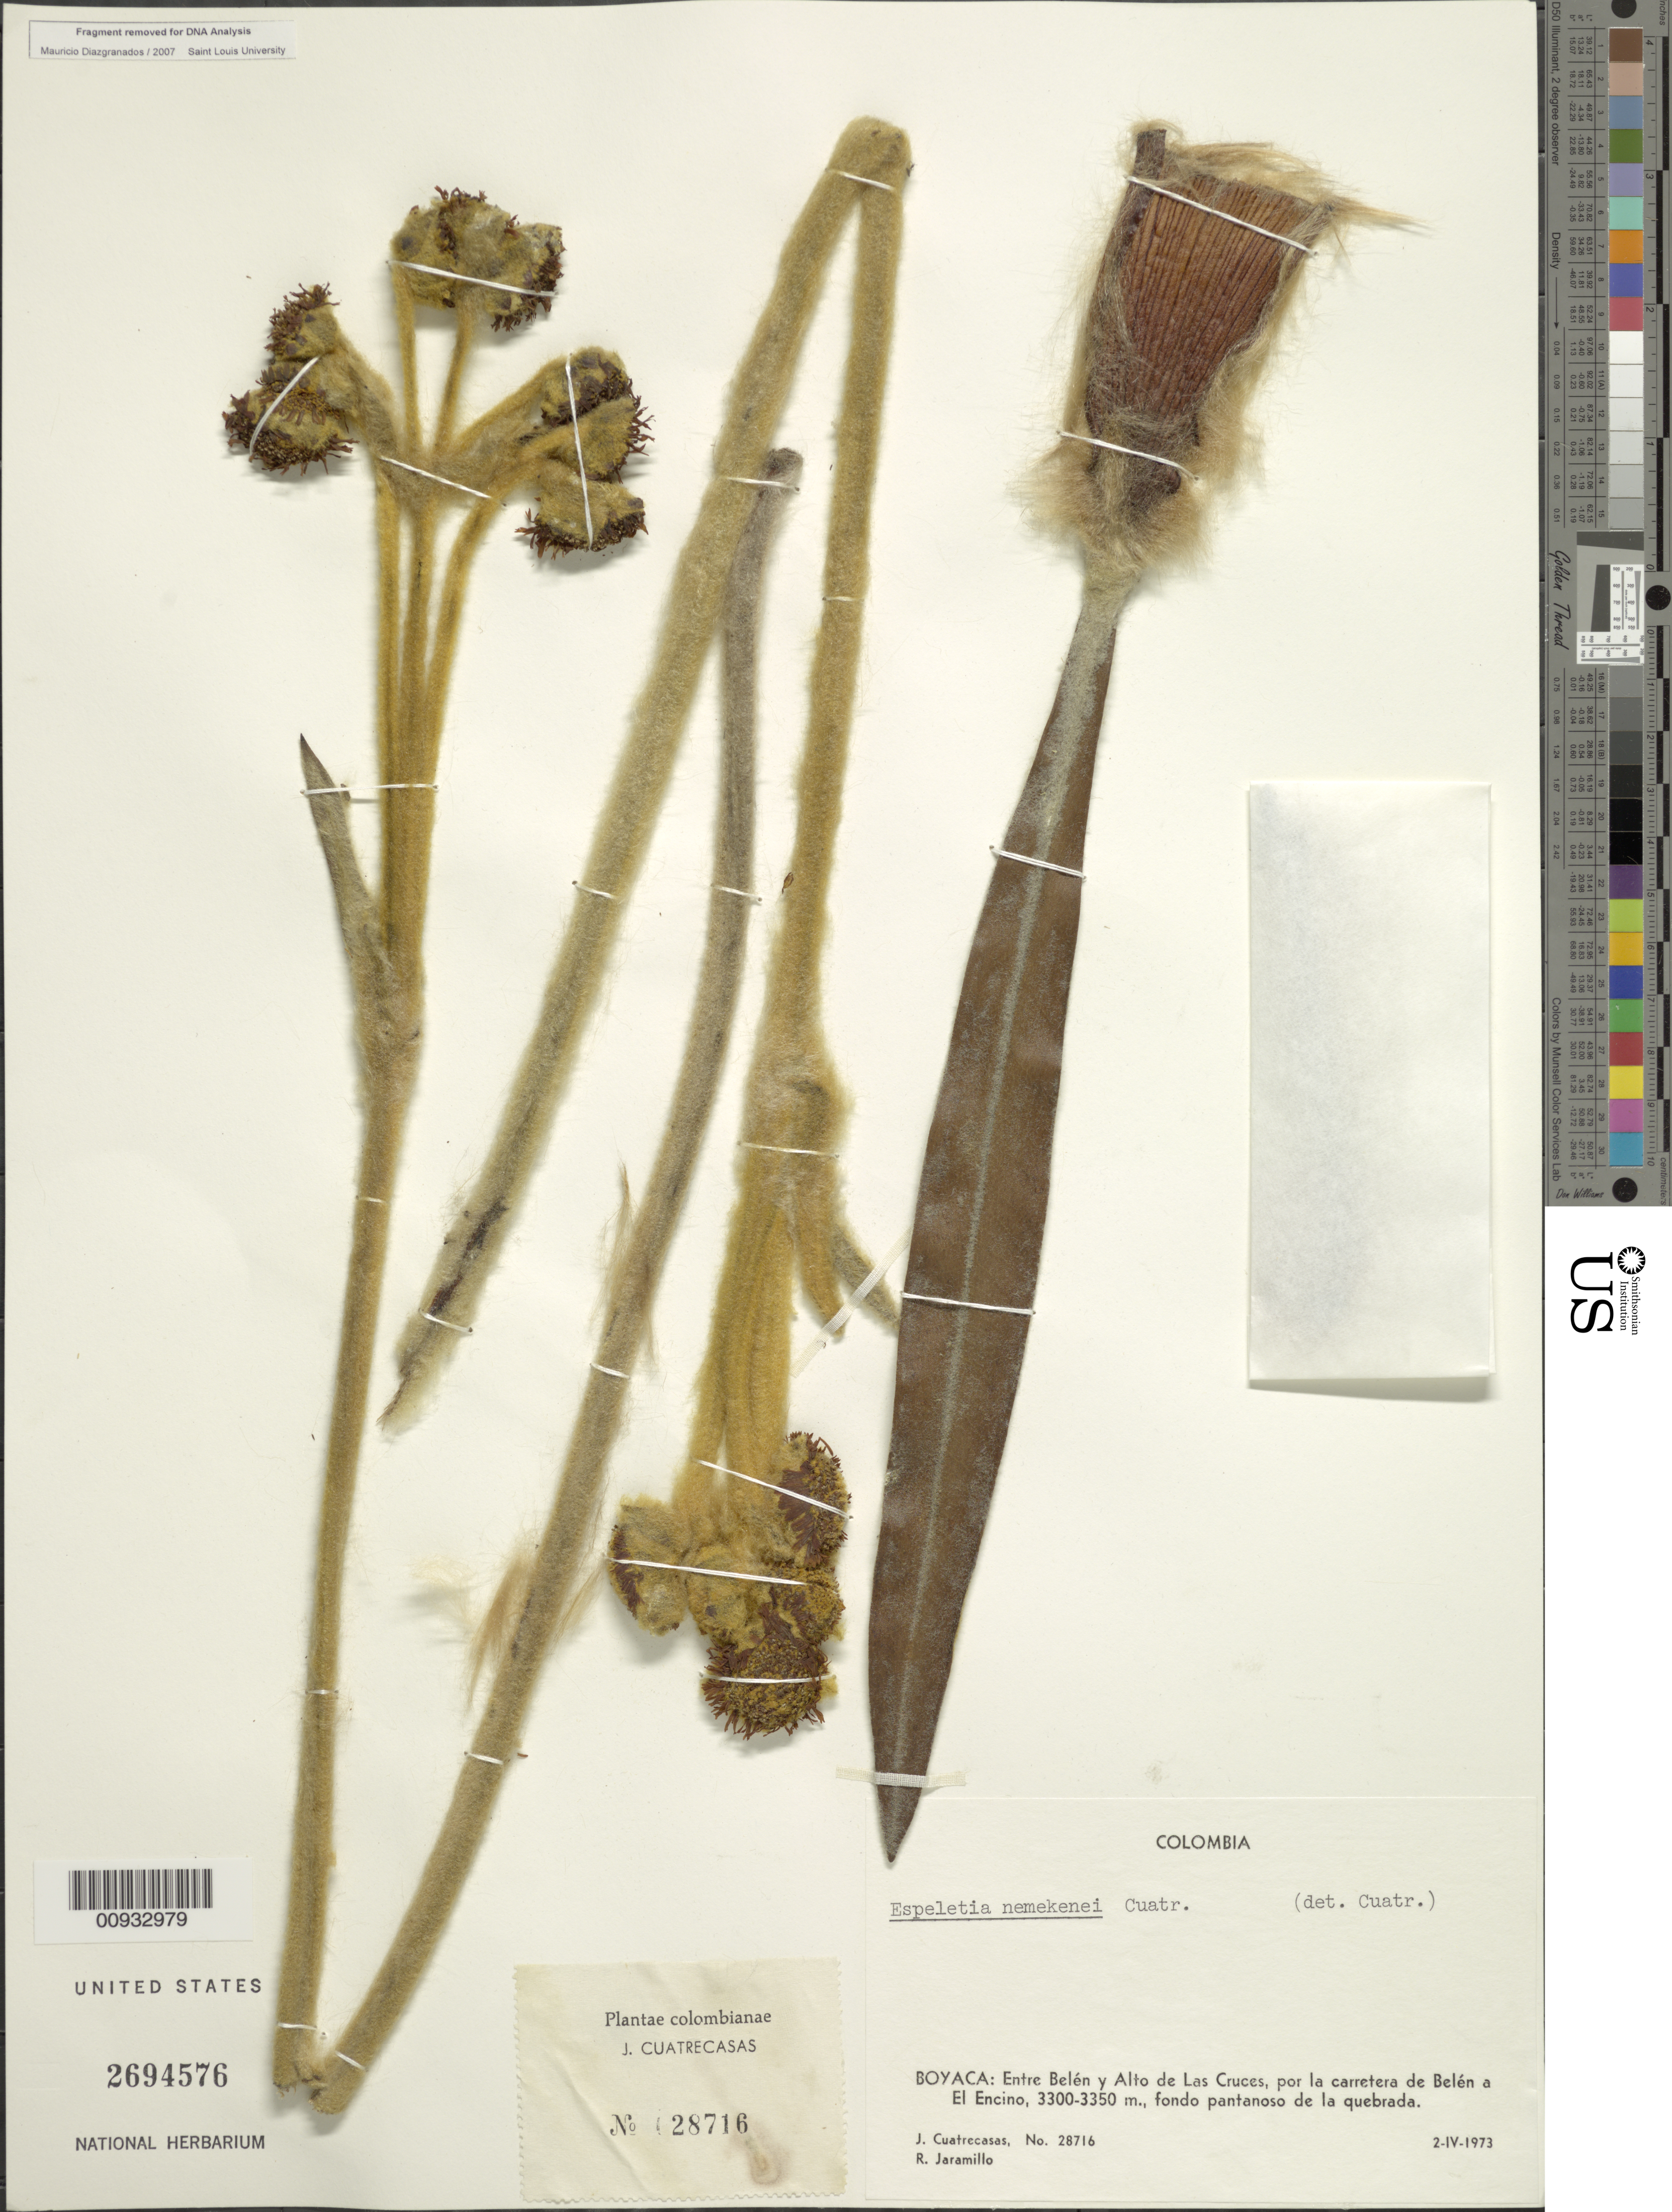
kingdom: Plantae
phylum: Tracheophyta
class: Magnoliopsida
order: Asterales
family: Asteraceae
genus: Espeletia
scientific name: Espeletia nemekenei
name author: Cuatrec.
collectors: J. Cuatrecasas & R. Jaramillo M.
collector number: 28716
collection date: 1973-04-02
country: Colombia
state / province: Boyacá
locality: Entre Belen y Alto de Las Cruces, por la carretera de Belen a El Encino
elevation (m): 3300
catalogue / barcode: US 2694576